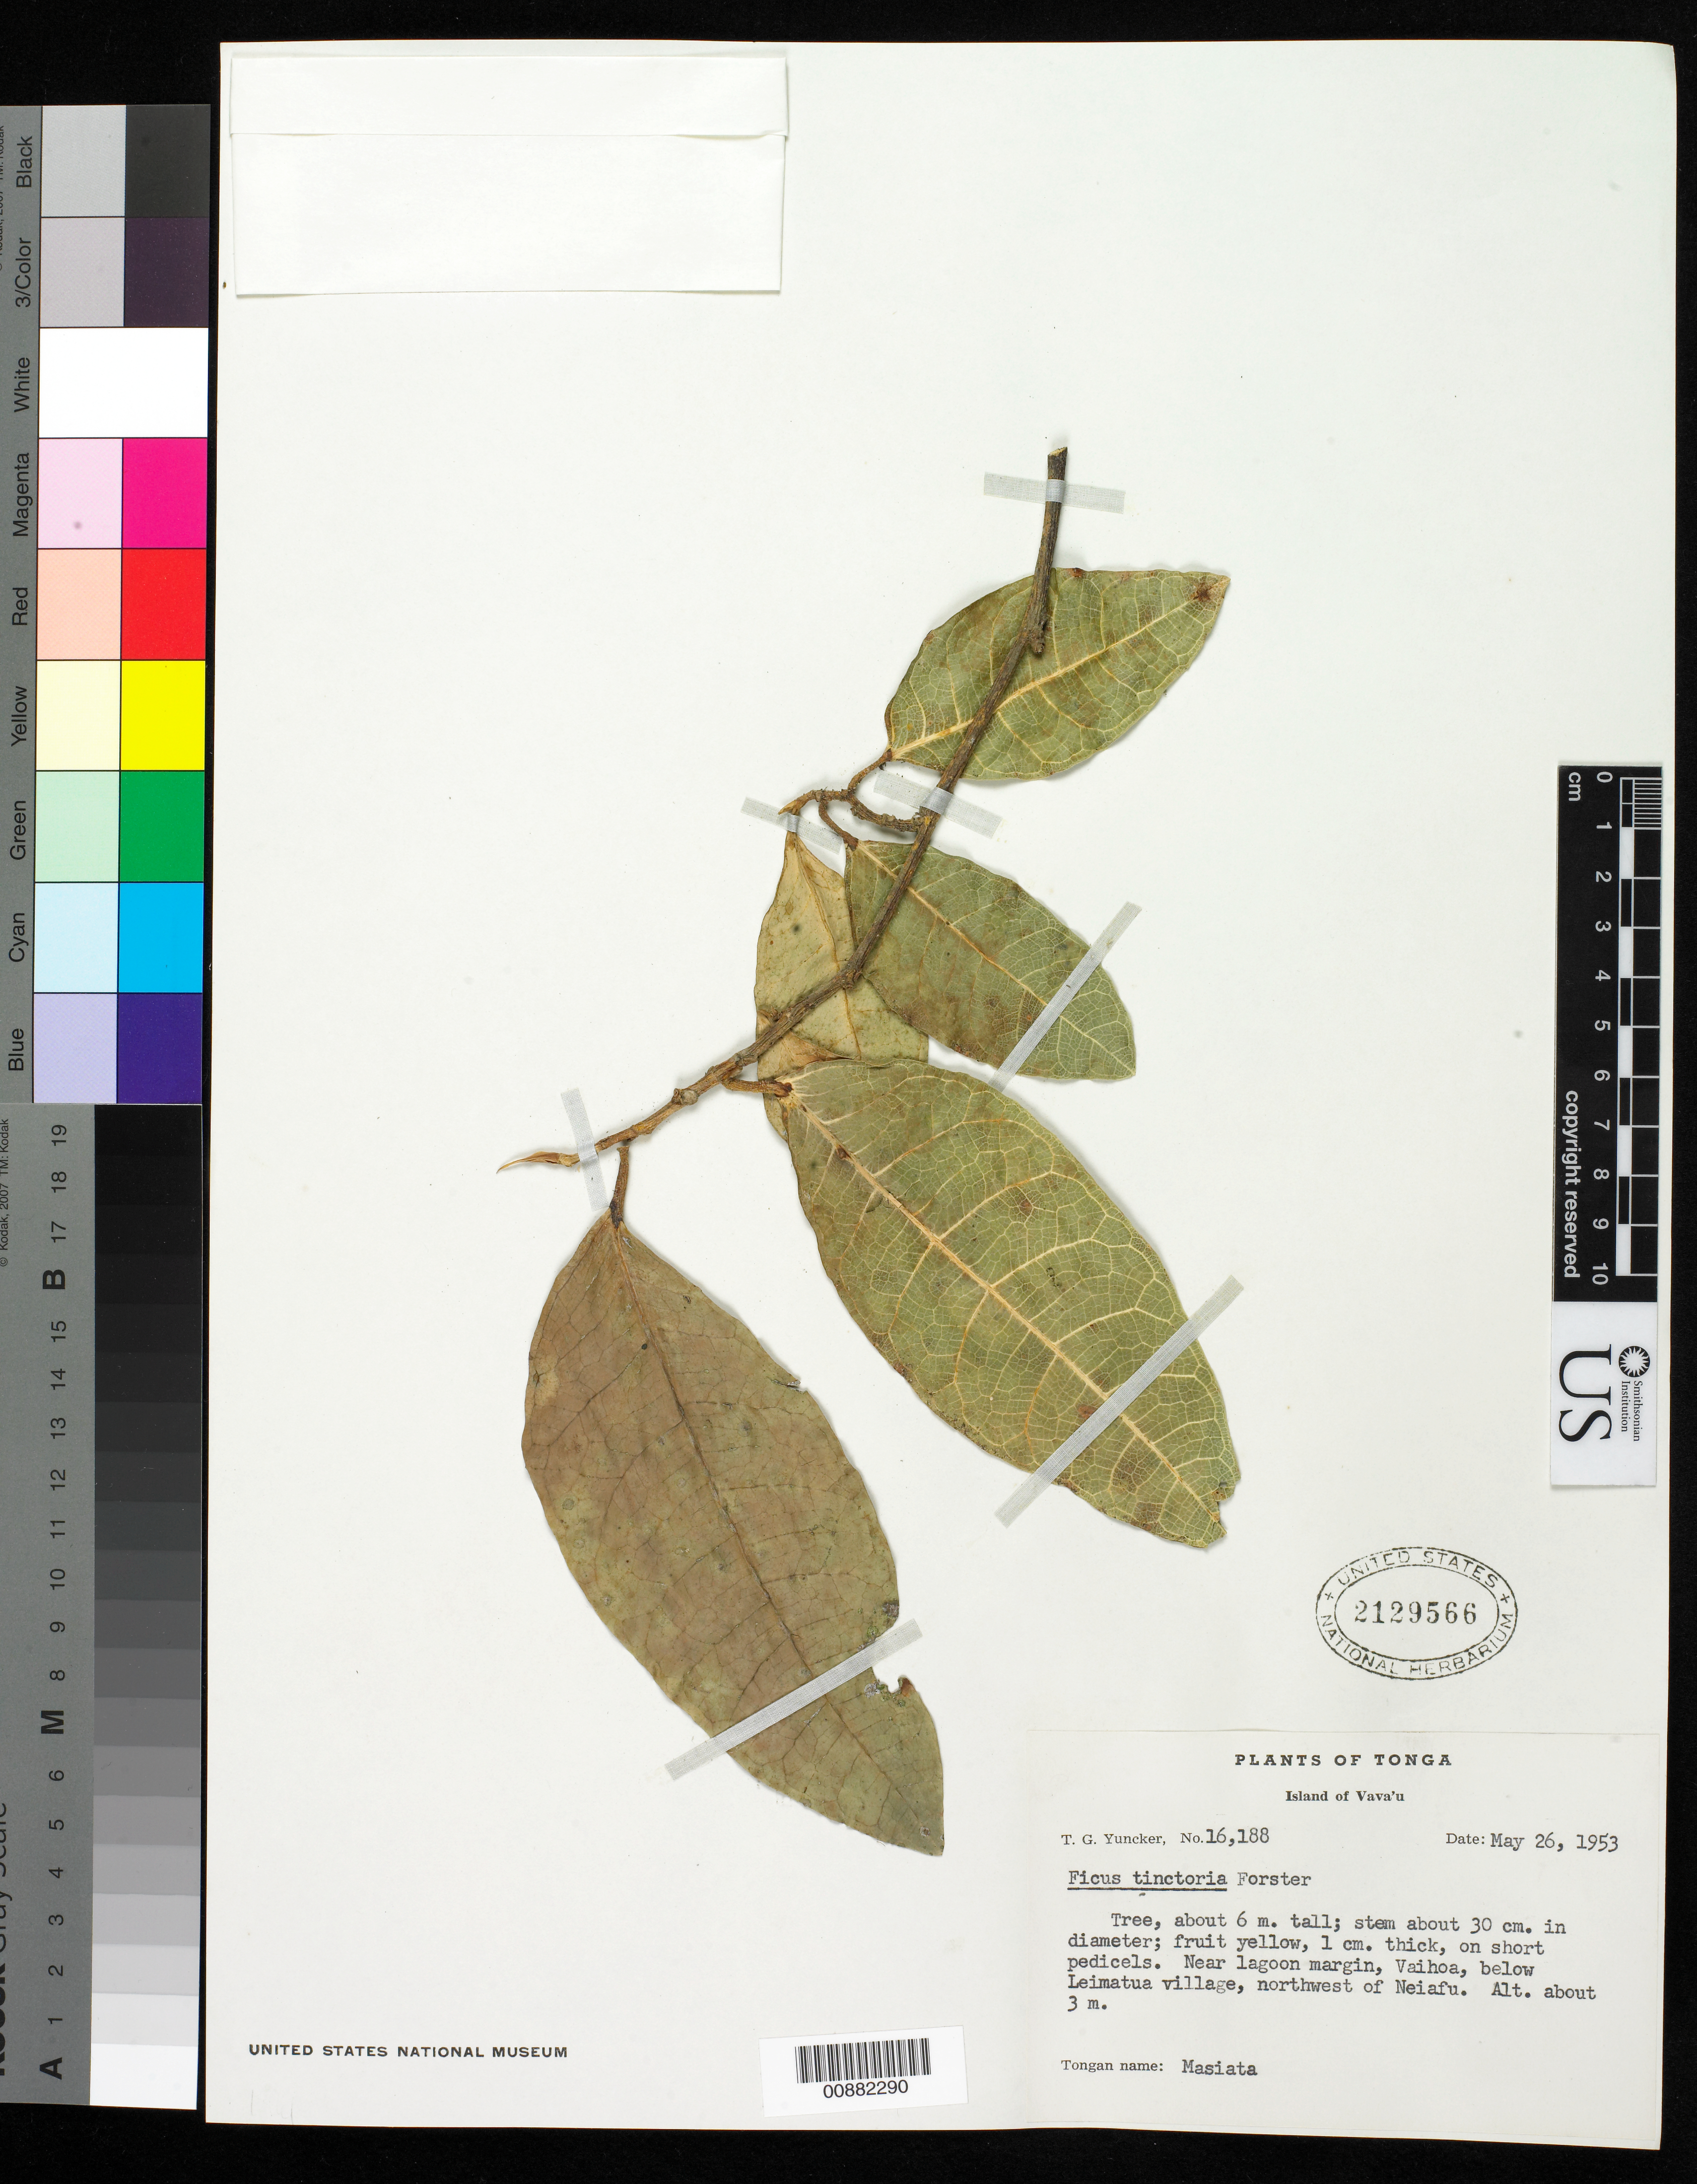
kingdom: Plantae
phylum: Tracheophyta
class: Magnoliopsida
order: Rosales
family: Moraceae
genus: Ficus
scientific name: Ficus tinctoria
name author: G. Forst.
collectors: T. G. Yuncker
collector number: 16188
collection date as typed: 26 May 1953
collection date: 1953-05-26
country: Tonga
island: Vava'u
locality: Islang of Vava'u, near lagoon margin, Vaihoa, below Leimatua village, northwest of Neiafu.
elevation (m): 3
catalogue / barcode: US 2129566